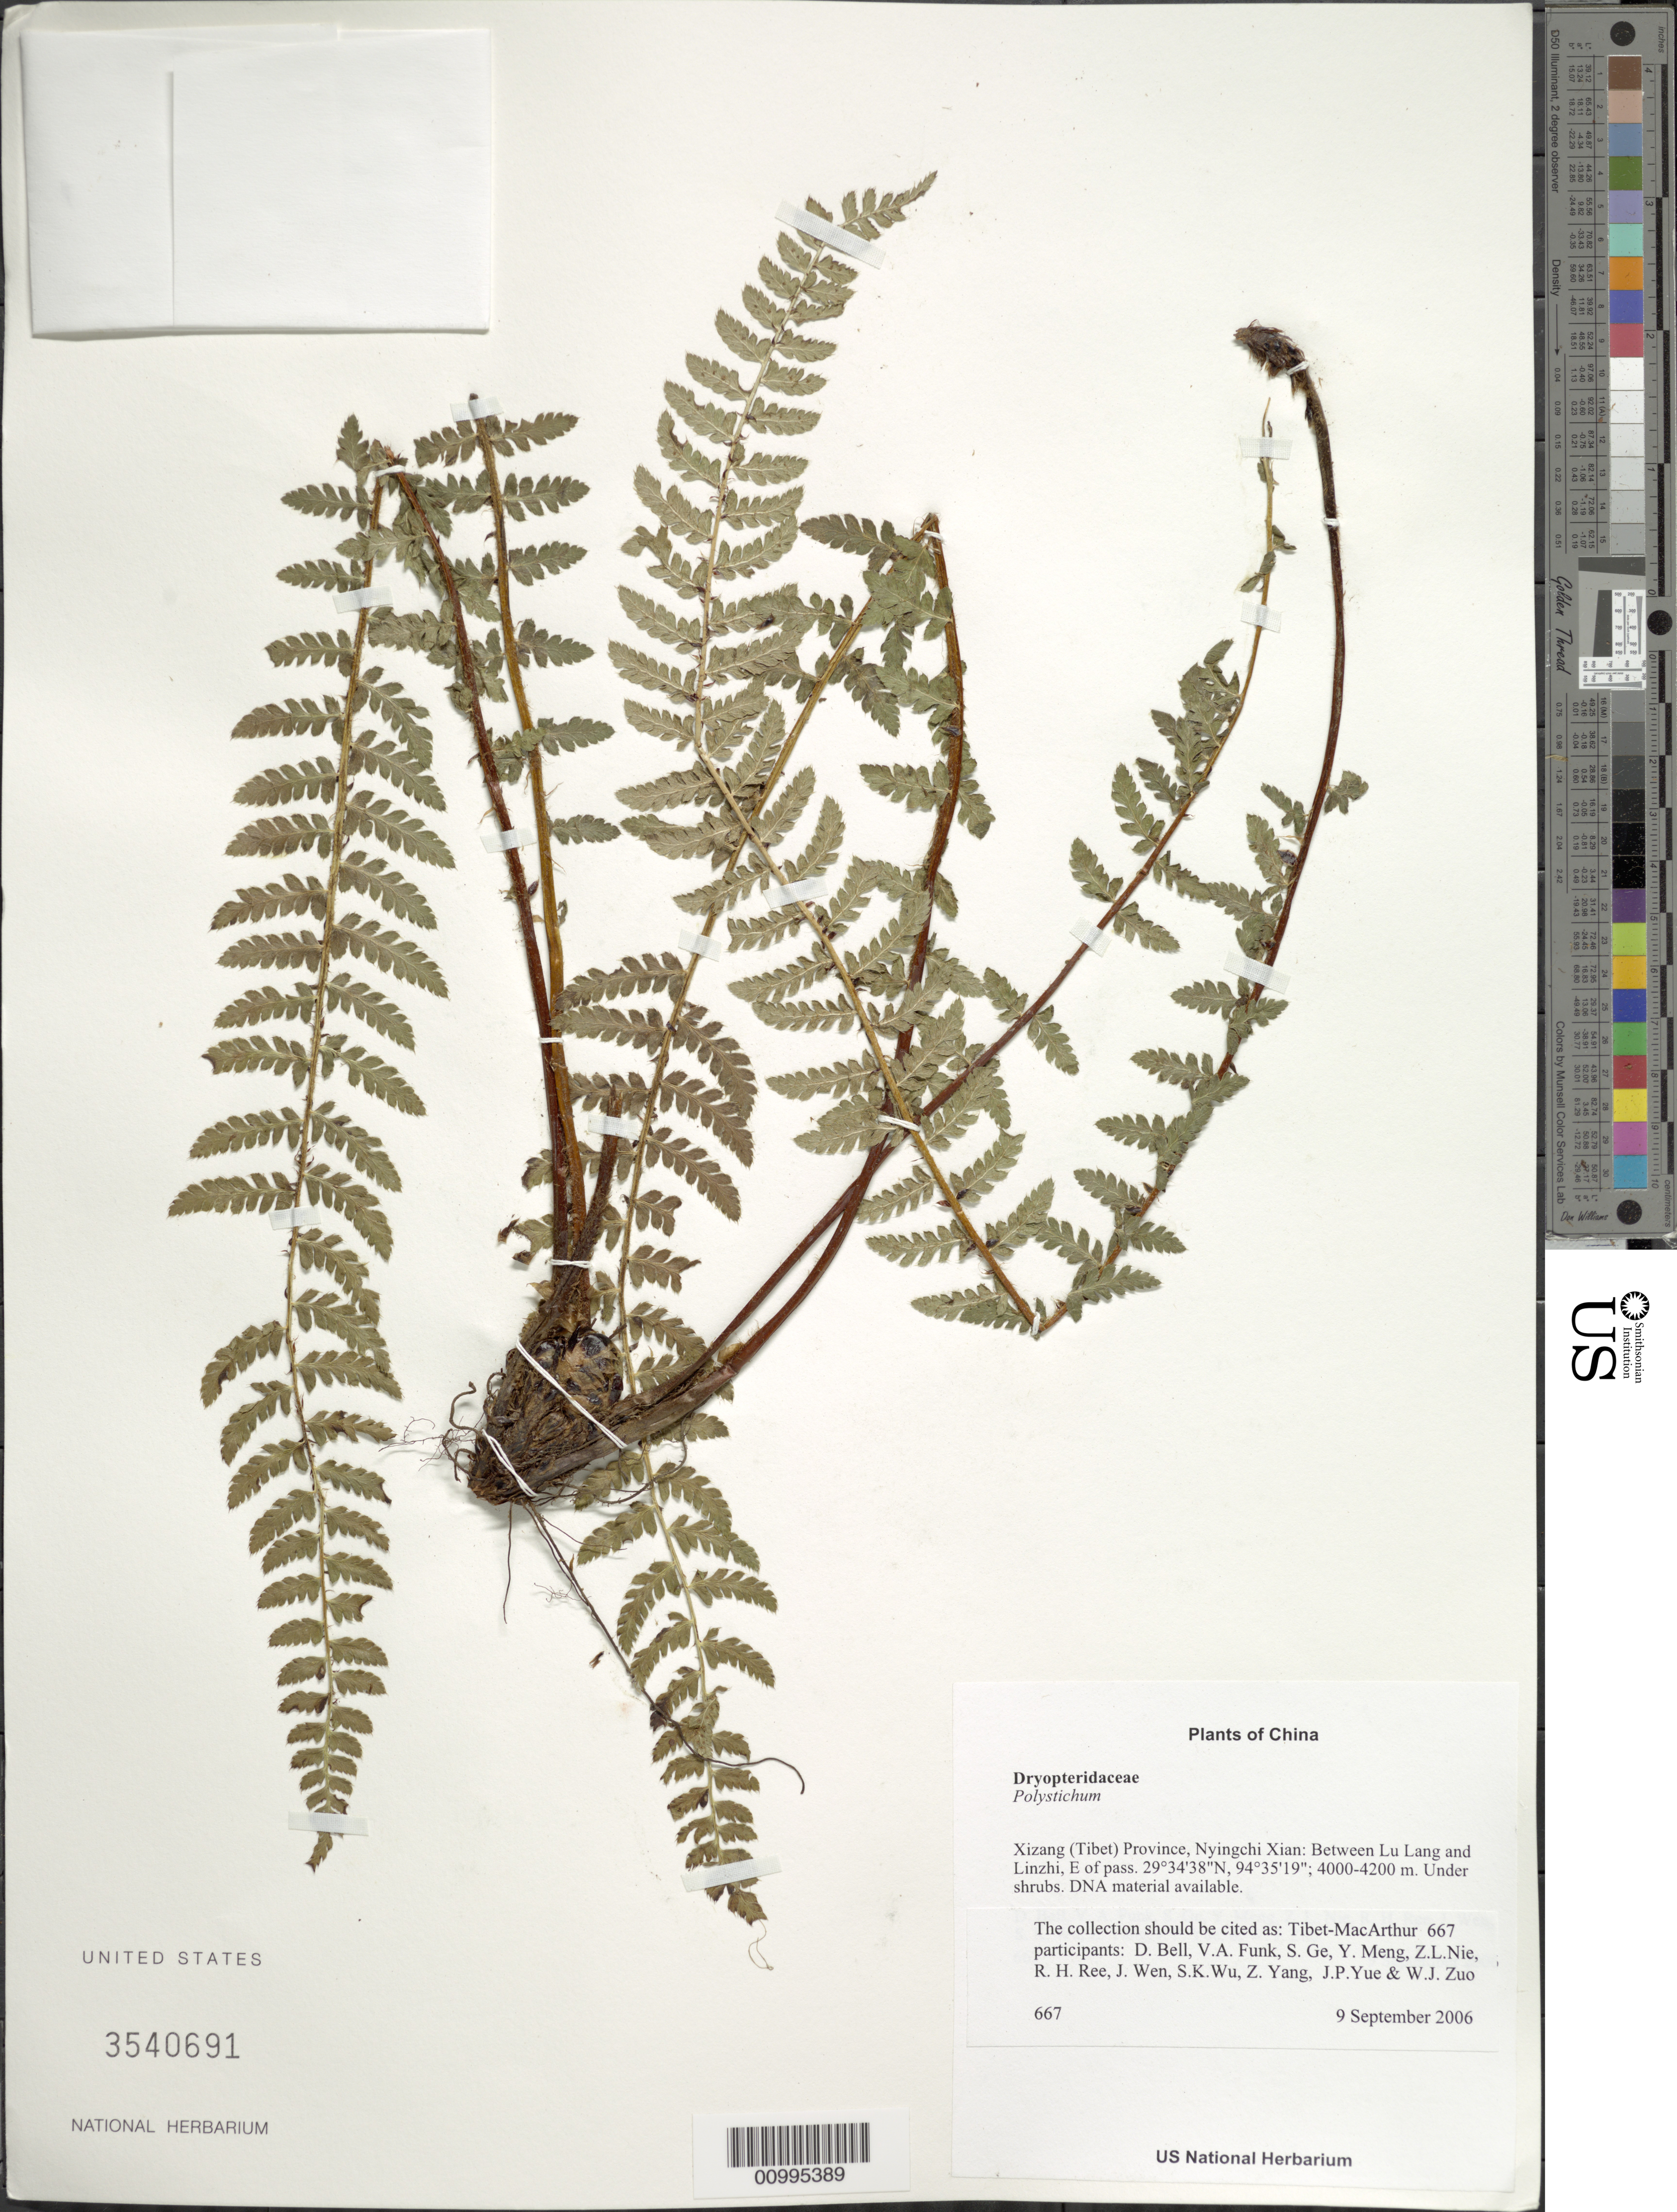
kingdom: Plantae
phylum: Tracheophyta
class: Polypodiopsida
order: Polypodiales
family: Dryopteridaceae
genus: Polystichum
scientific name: Polystichum sp.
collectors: Tibet-MacArthur, D. A. Bell, V. Funk, S. Ge, Y. Meng, Z. Nie, R. Ree, J. Wen, S. K. Wu, Z. Yang, J. Yue & W. Zuo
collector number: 667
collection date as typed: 09 Sep 2006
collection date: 2006-09-09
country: China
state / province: Xizang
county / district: Nyingchi Xian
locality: Between Lu Lang and Linzhi, E of pass.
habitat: Remnant Abies forest and adjacent disturbed areas with scattered shrubs (Rosa, Berberis). Under shrubs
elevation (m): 4000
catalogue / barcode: US 3540691